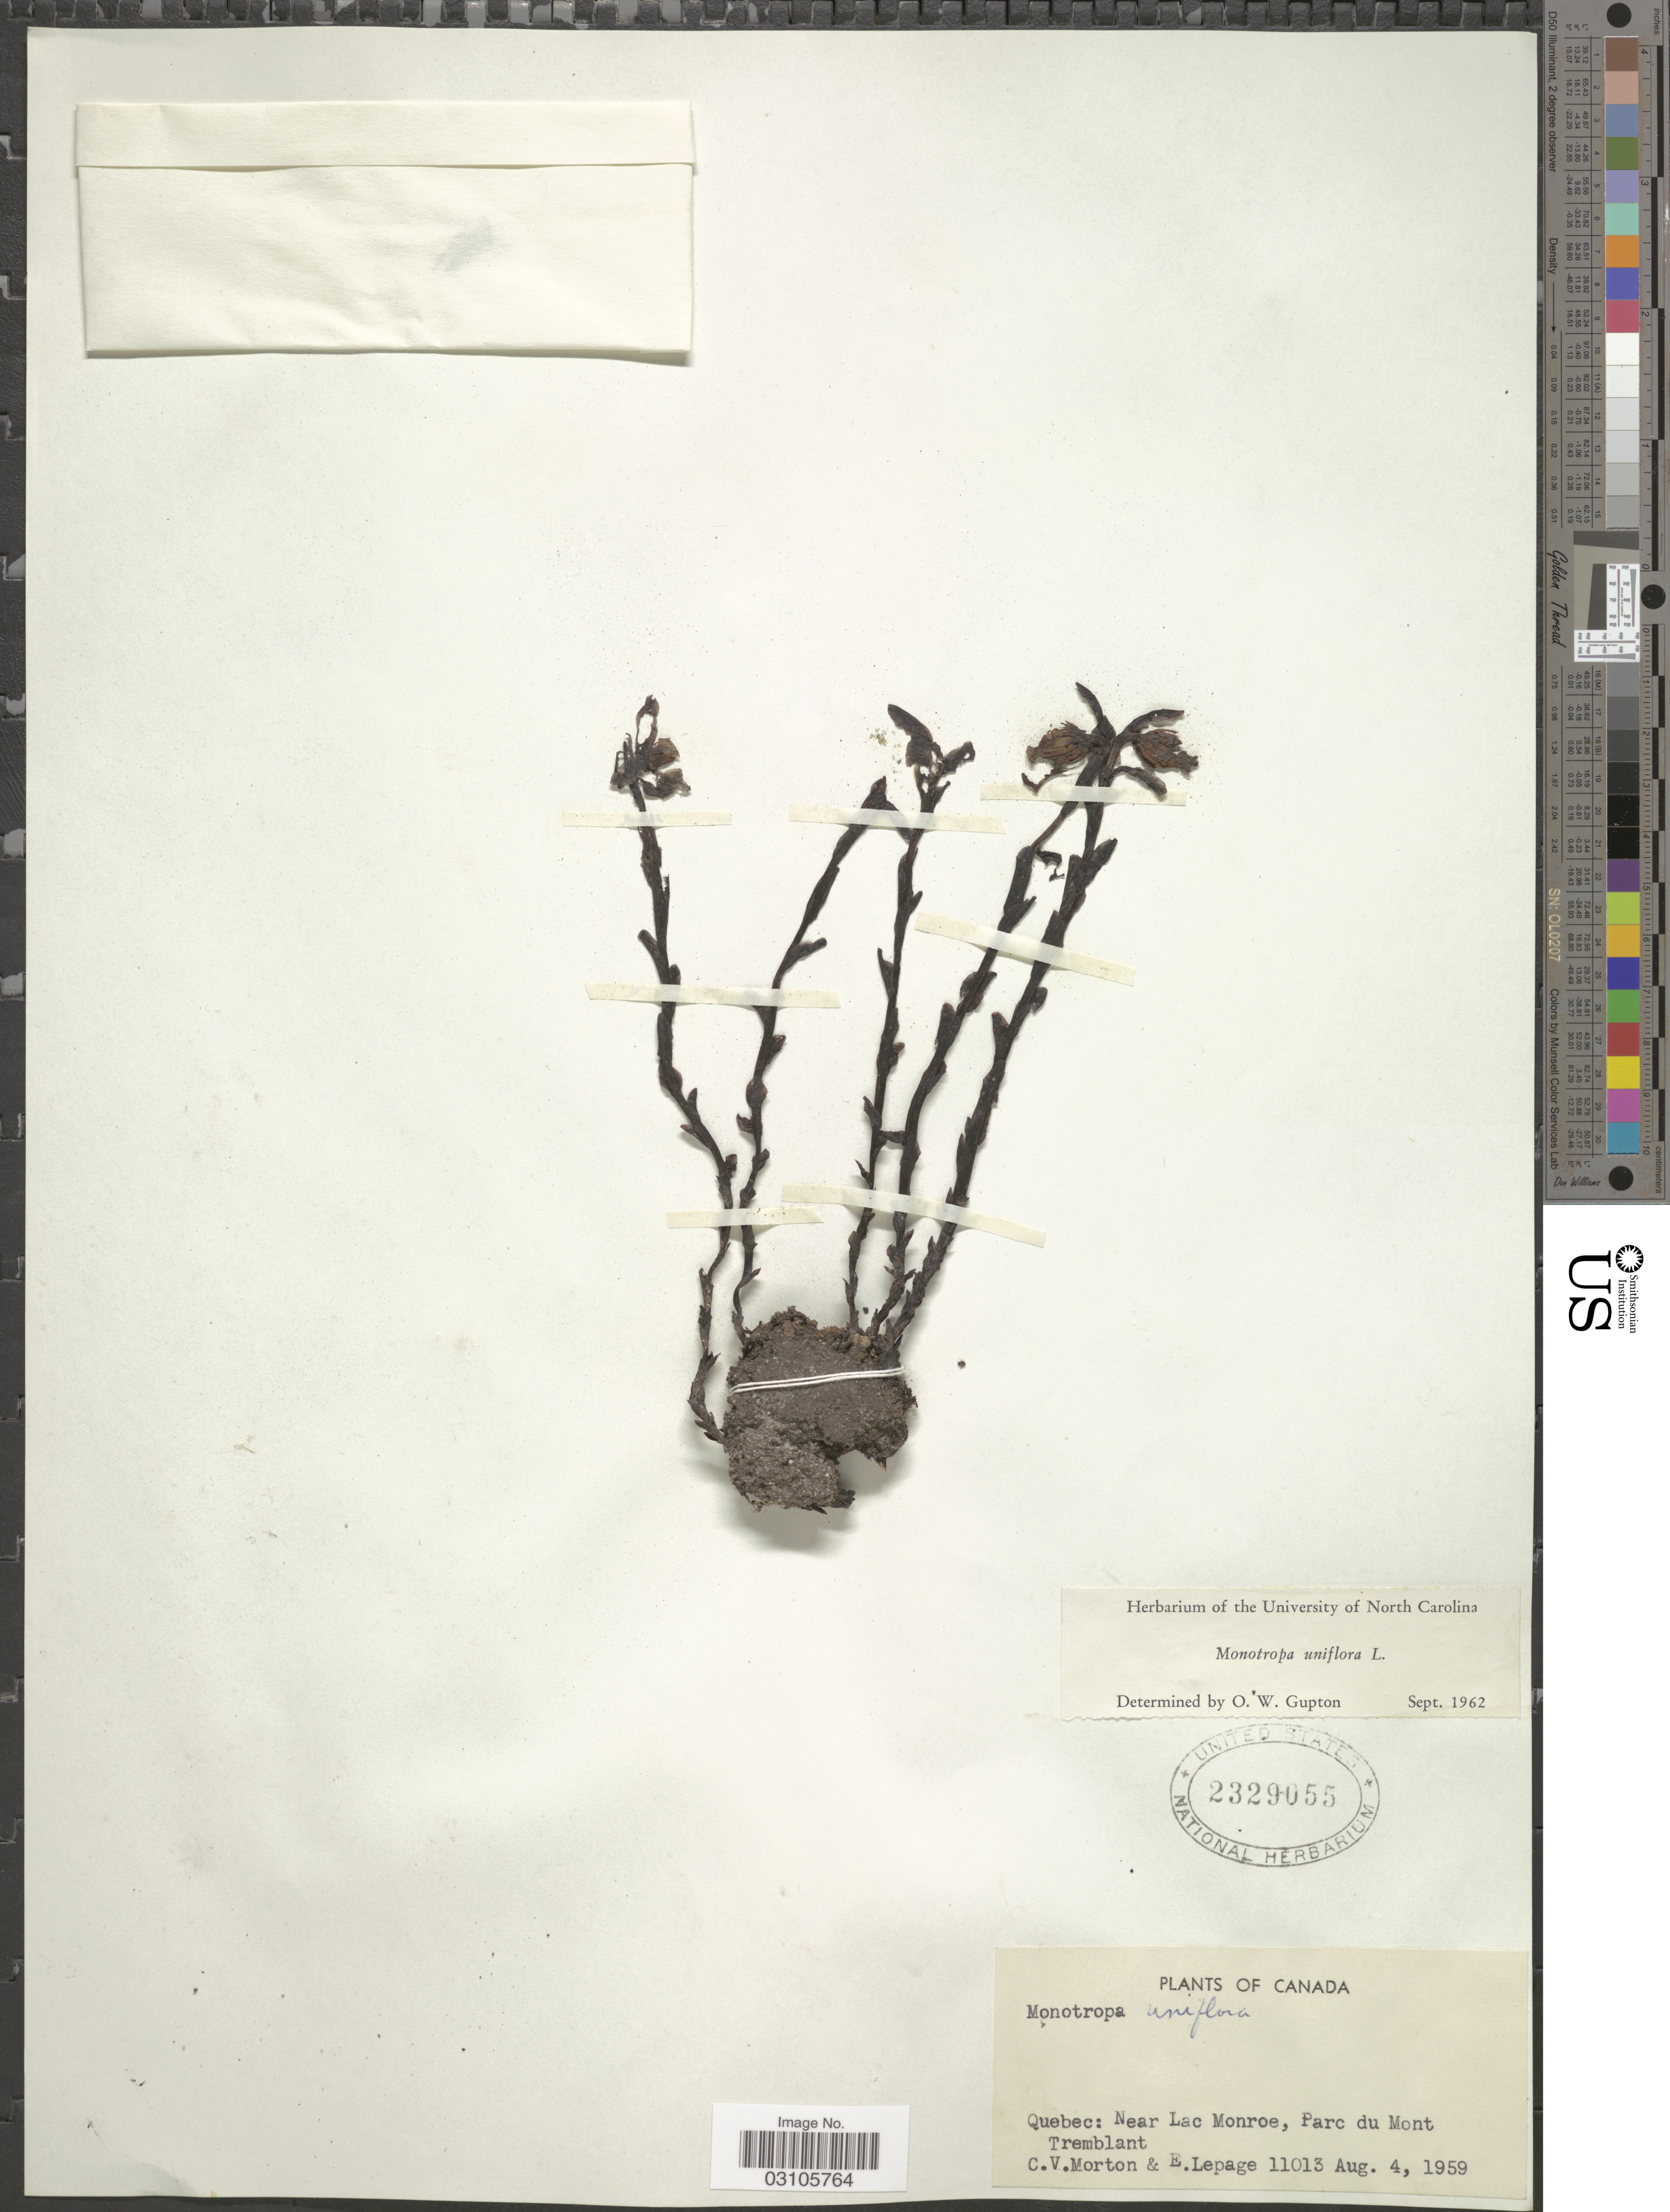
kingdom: Plantae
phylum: Tracheophyta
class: Magnoliopsida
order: Ericales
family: Ericaceae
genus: Monotropa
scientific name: Monotropa uniflora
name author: L.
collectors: C. V. Morton & E. Lepage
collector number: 11013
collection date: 1959-08-04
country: Canada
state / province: Quebec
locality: Near Lac Monroe, Parc du Mont Tremblant.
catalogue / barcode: US 2329055